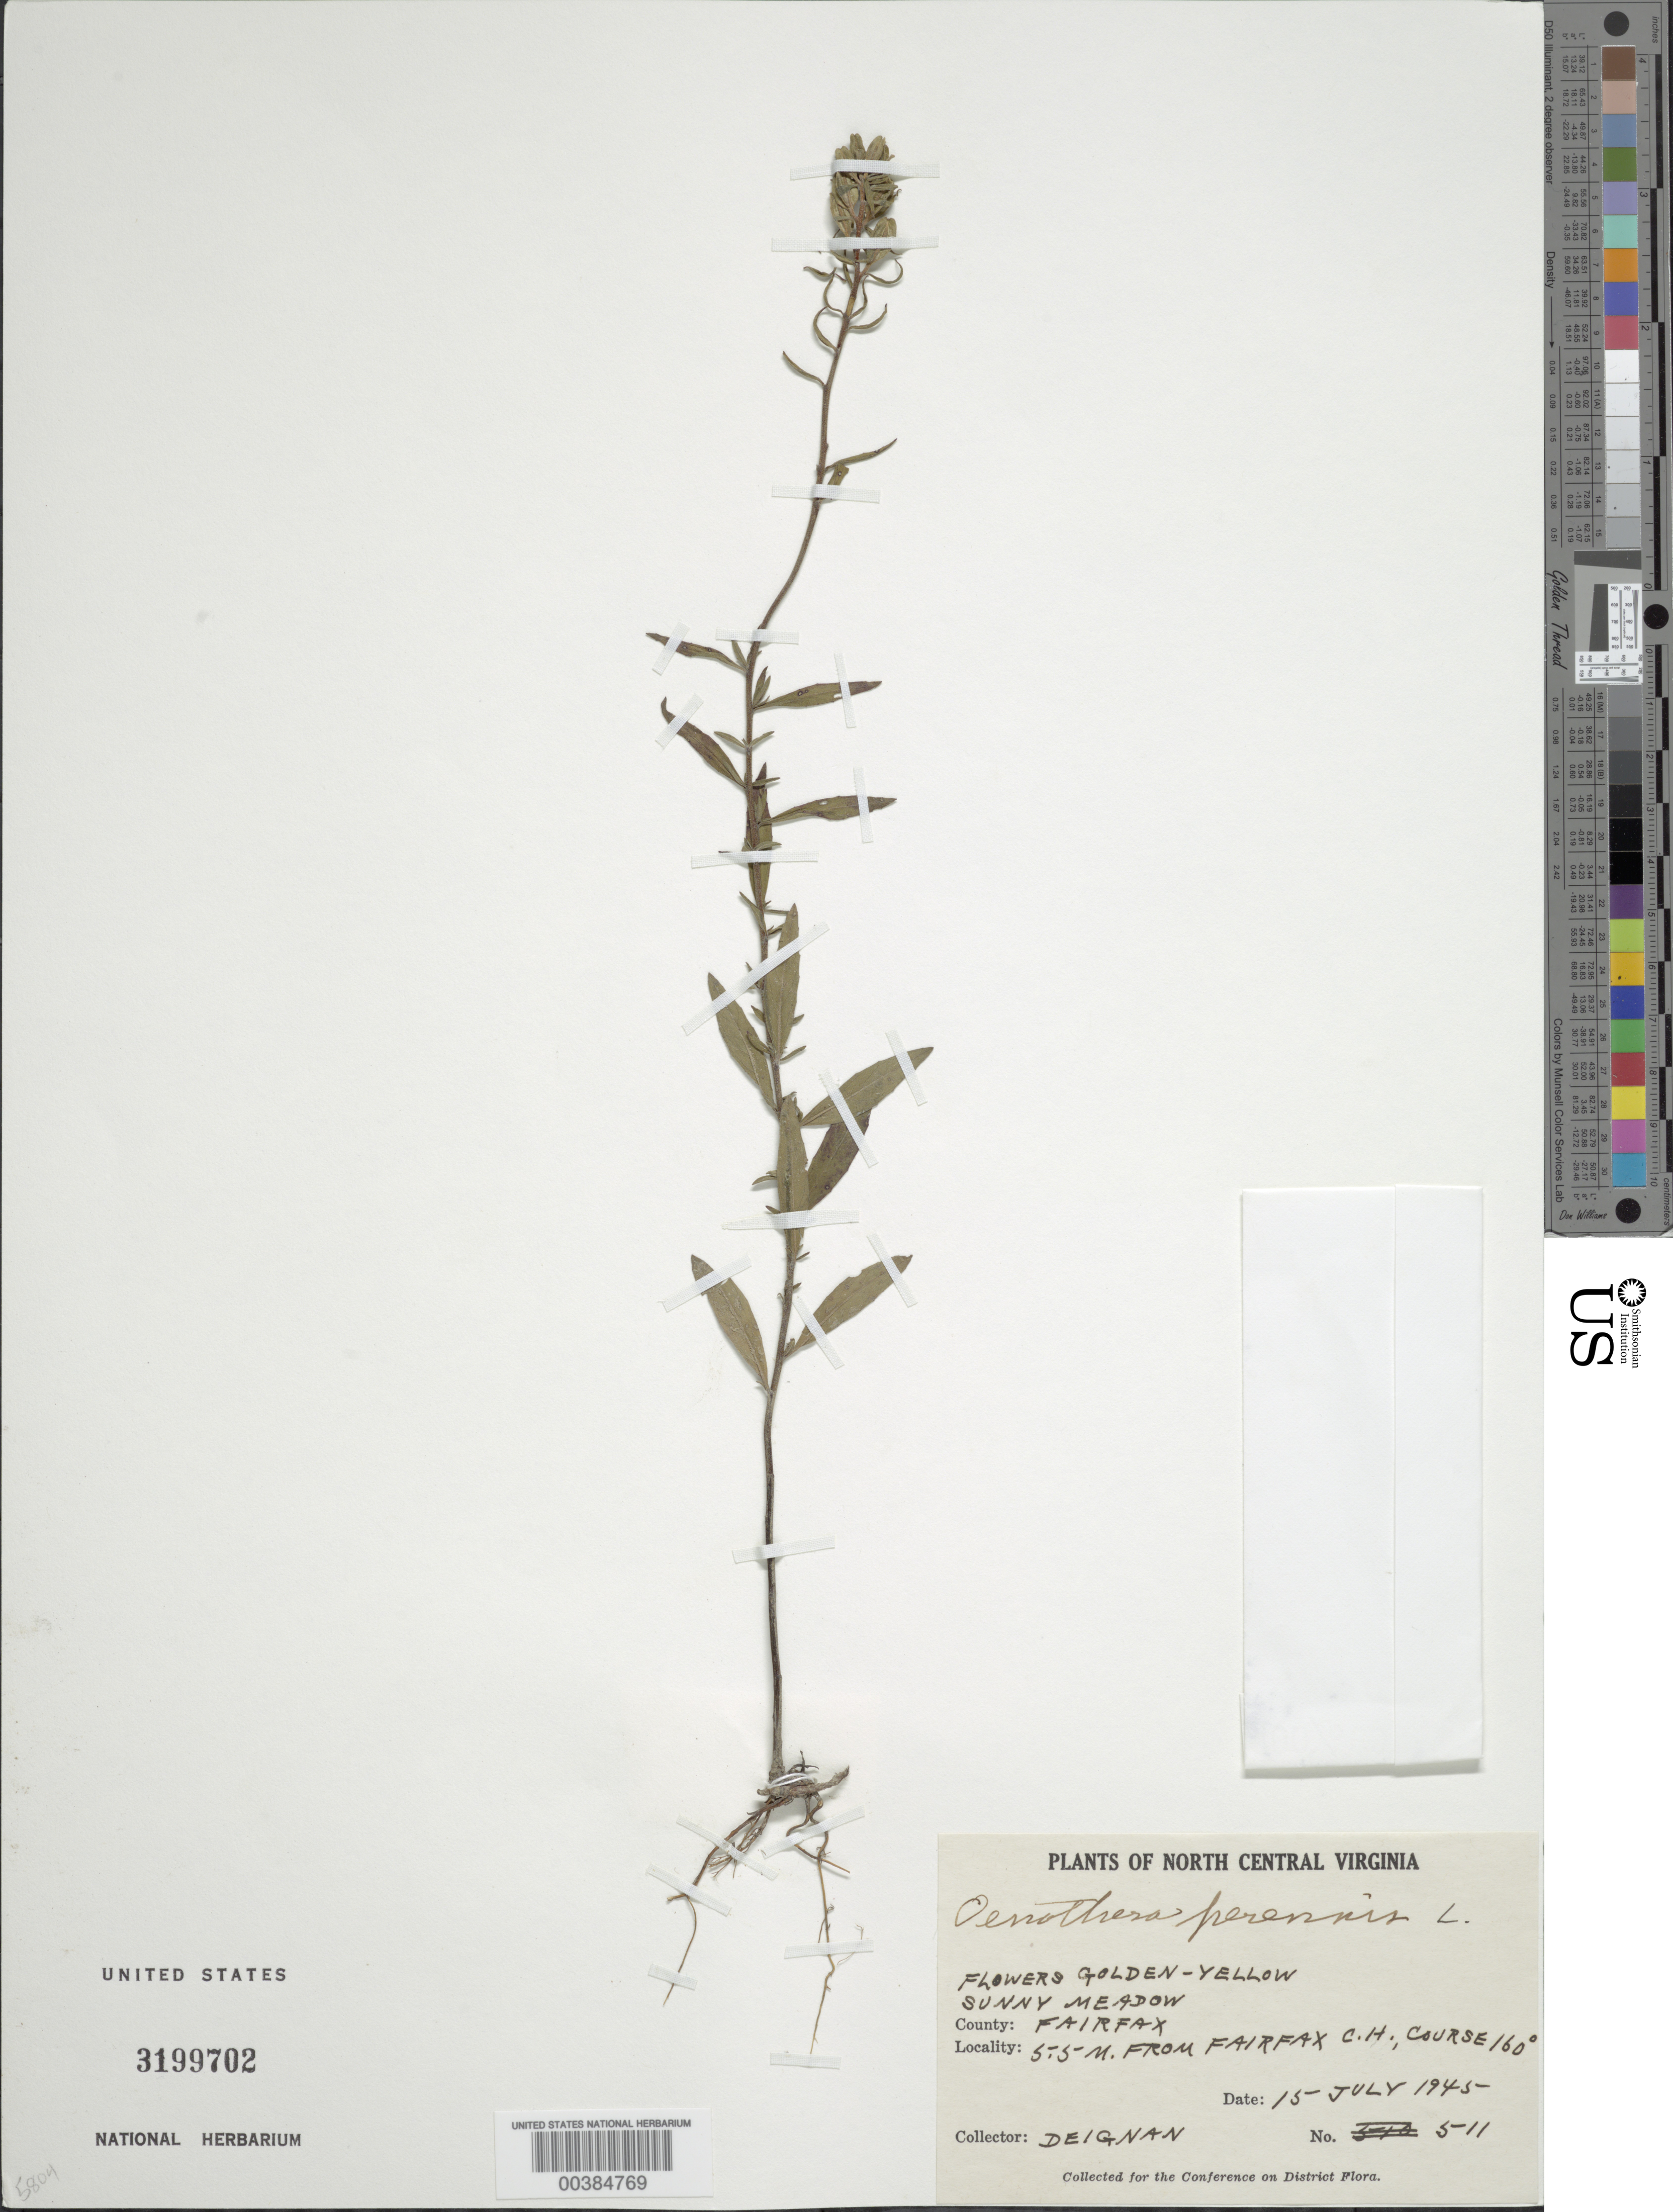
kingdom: Plantae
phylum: Tracheophyta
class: Magnoliopsida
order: Myrtales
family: Onagraceae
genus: Oenothera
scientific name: Oenothera perennis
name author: L.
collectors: H. Deignan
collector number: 511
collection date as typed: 15 Jul 1945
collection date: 1945-07-15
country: United States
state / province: Virginia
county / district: Fairfax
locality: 5.5 M from Fairfax Court House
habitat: Sunny meadow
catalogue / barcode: US 3199702